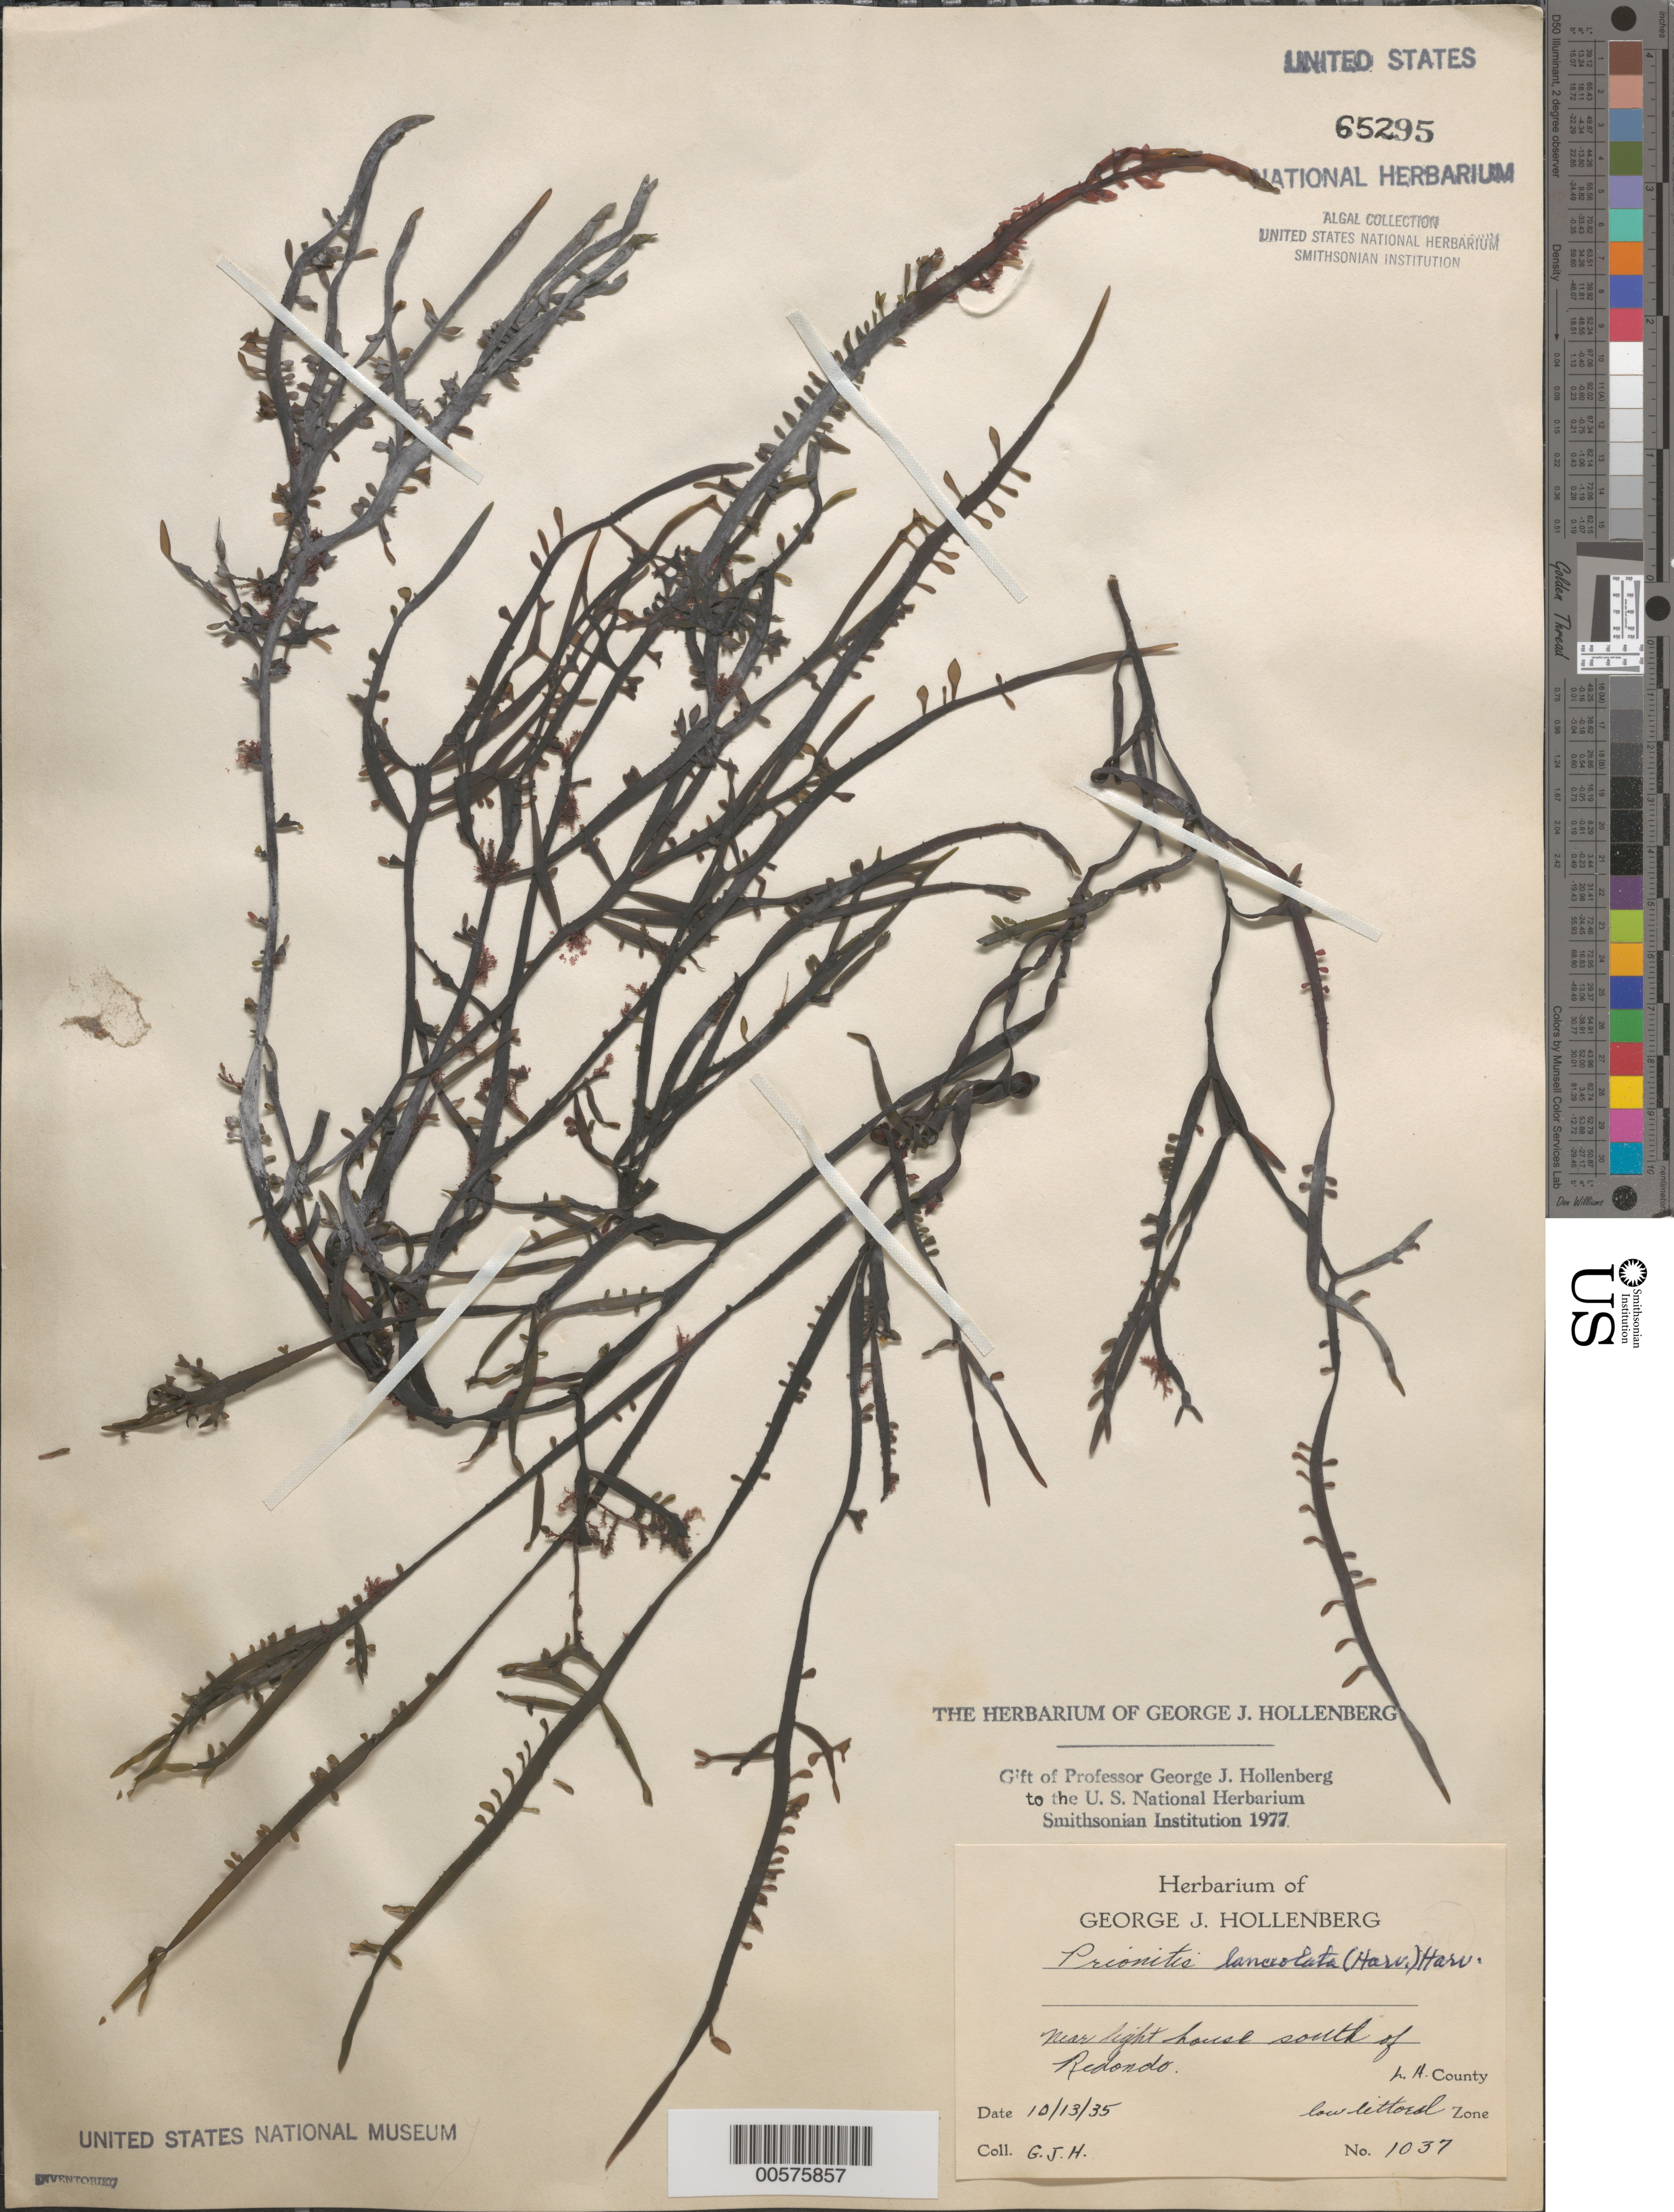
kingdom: Plantae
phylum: Rhodophyta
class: Florideophyceae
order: Cryptonemiales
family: Cryptonemiaceae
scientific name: Prionitis lanceolata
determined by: Hollenberg, George J.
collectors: G. Hollenberg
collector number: GJH 1037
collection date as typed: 13 Oct 1935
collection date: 1935-10-13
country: United States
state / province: California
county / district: Los Angeles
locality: Near lighthouse, south of Redondo Beach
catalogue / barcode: US 65295